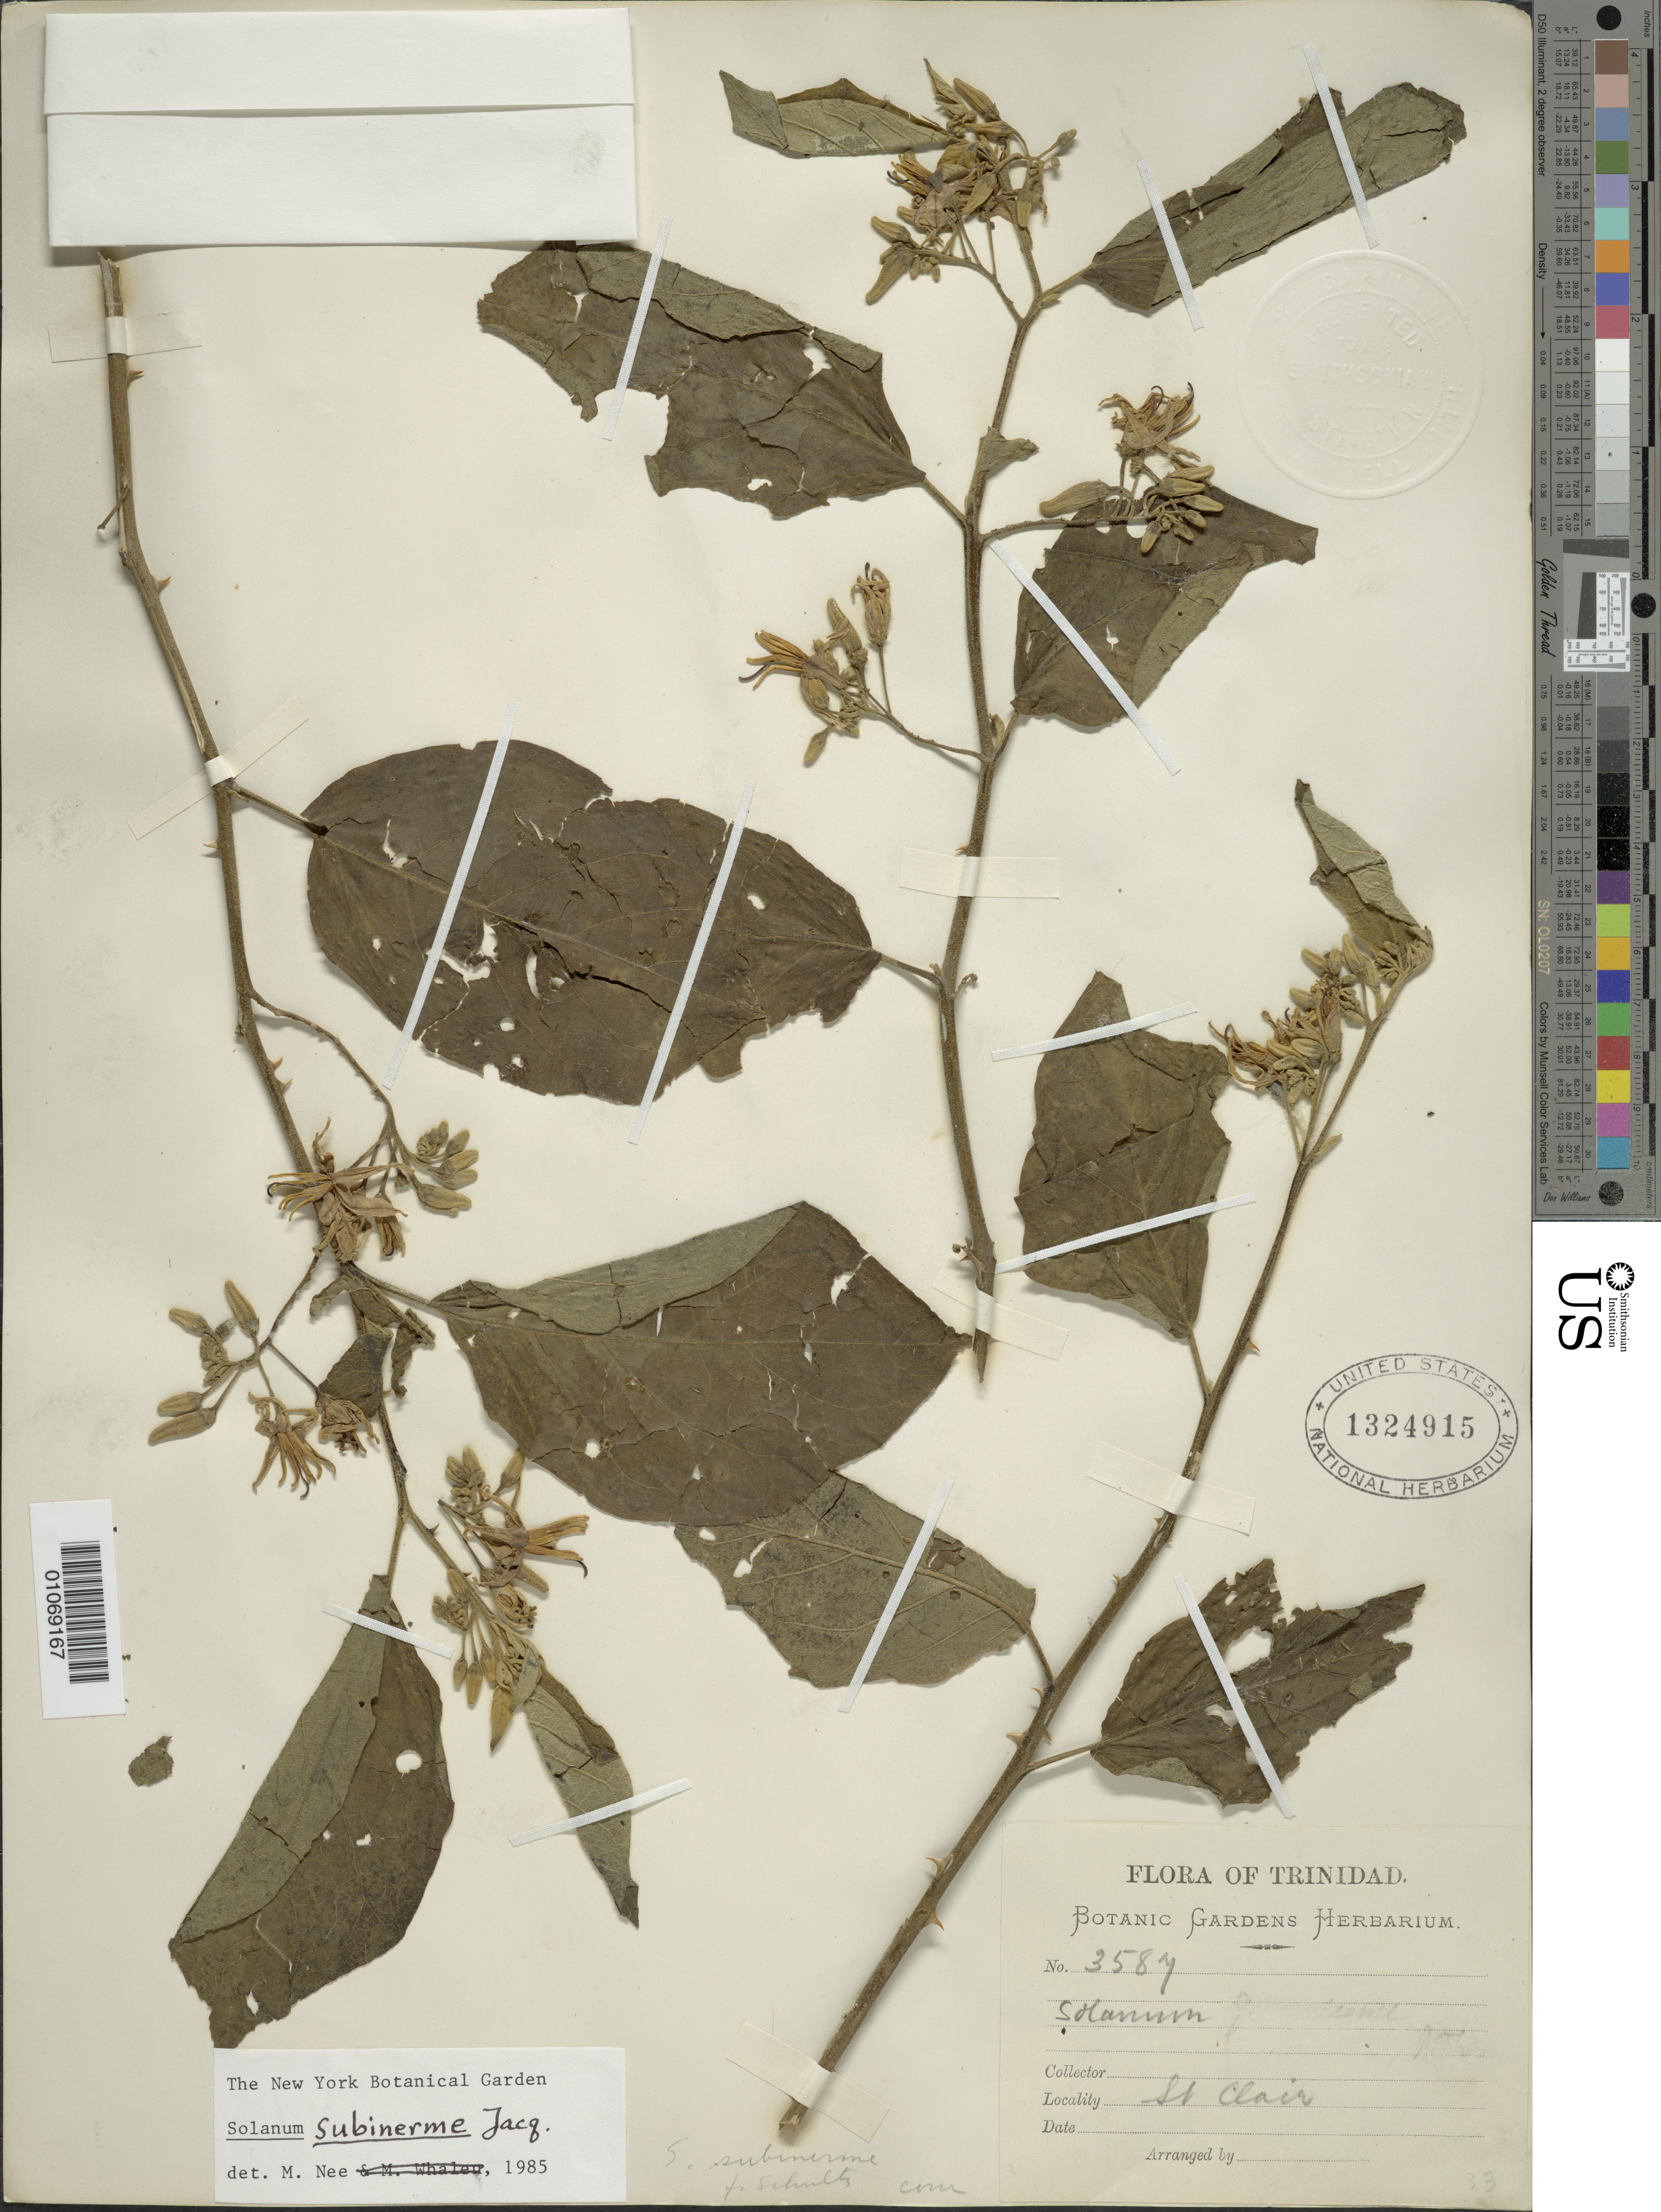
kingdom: Plantae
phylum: Tracheophyta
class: Magnoliopsida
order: Solanales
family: Solanaceae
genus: Solanum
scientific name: Solanum subinerme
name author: Jacq.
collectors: Botanic Gardens Herbarium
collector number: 3584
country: Trinidad and Tobago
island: Trinidad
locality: St. Clair.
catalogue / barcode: US 1324915